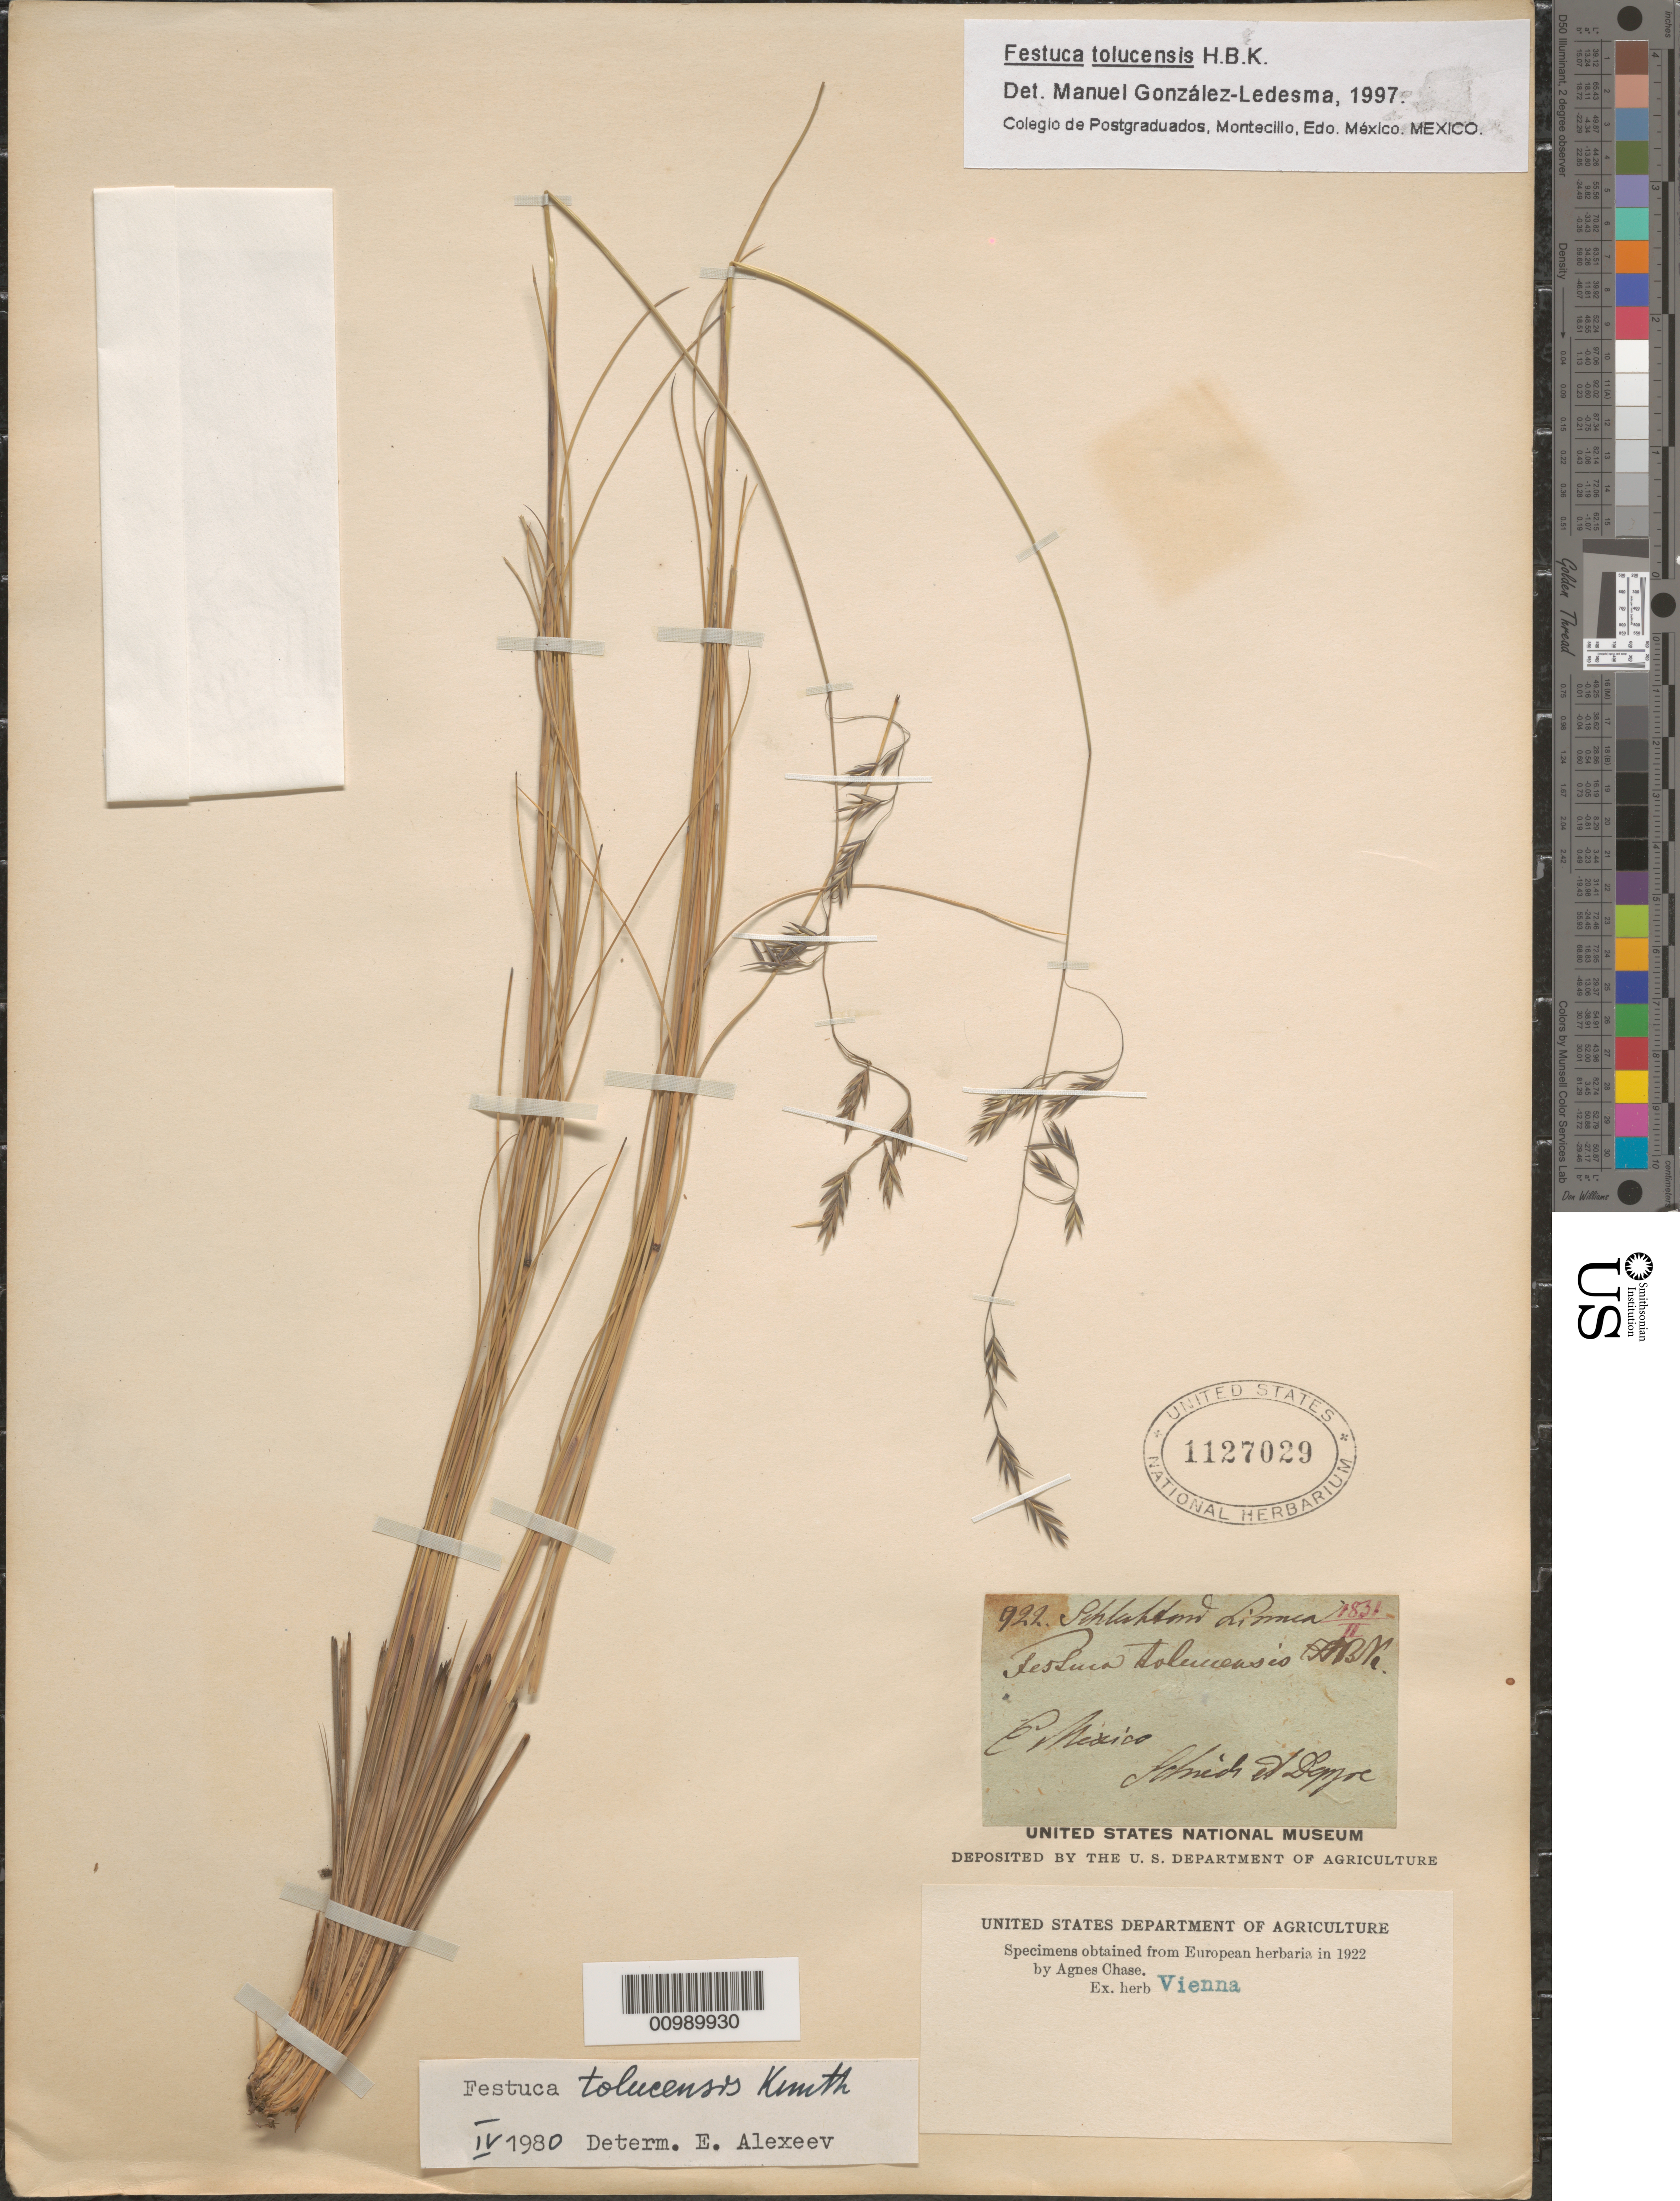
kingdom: Plantae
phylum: Tracheophyta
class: Liliopsida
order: Poales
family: Poaceae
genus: Festuca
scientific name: Festuca tolucensis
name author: Kunth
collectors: C. J. W. Schiede & F. Deppe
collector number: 922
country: Mexico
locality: East Mexico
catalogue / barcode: US 1127029